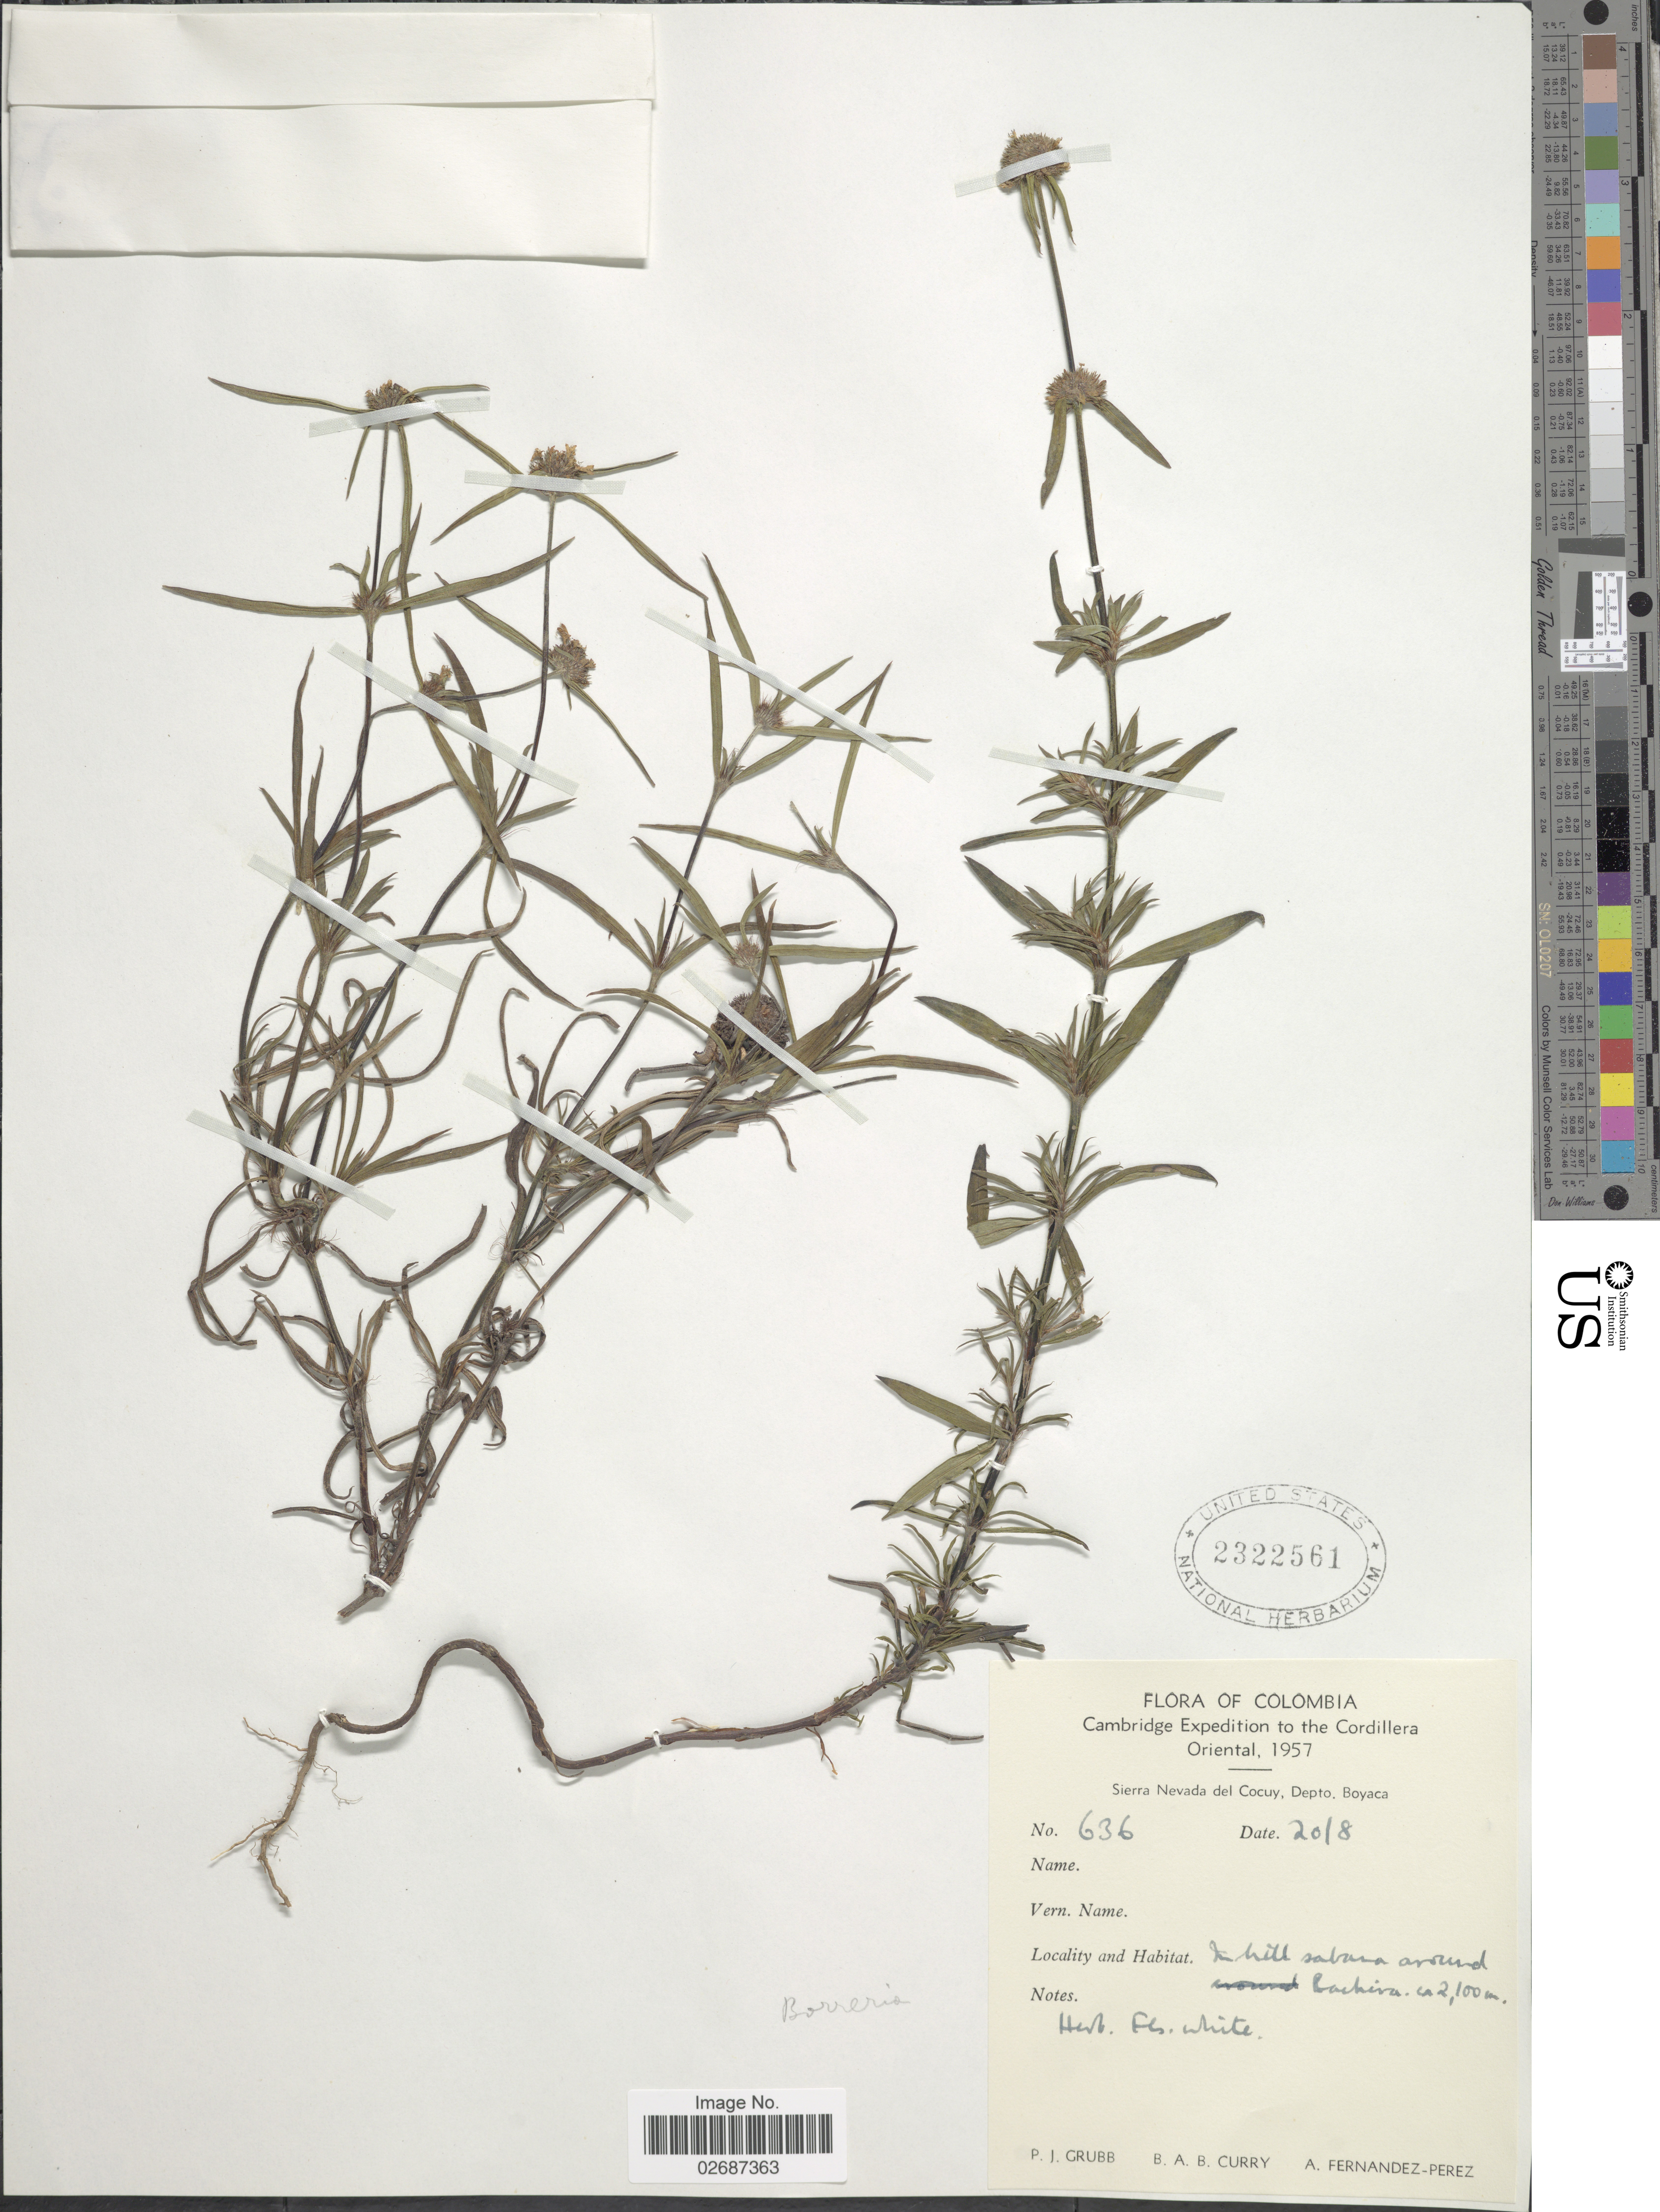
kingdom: Plantae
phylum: Tracheophyta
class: Magnoliopsida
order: Gentianales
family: Rubiaceae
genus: Borreria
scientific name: Borreria sp.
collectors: P. J. Grubb, B. A. B. Curry & A. Fernández-Pérez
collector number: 636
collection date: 1957-08-20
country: Colombia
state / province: Boyacá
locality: Cordillera Oriental, Sierra Nevada del Cocuy, in hill sabana around Cachira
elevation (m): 2100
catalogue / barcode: US 2322561